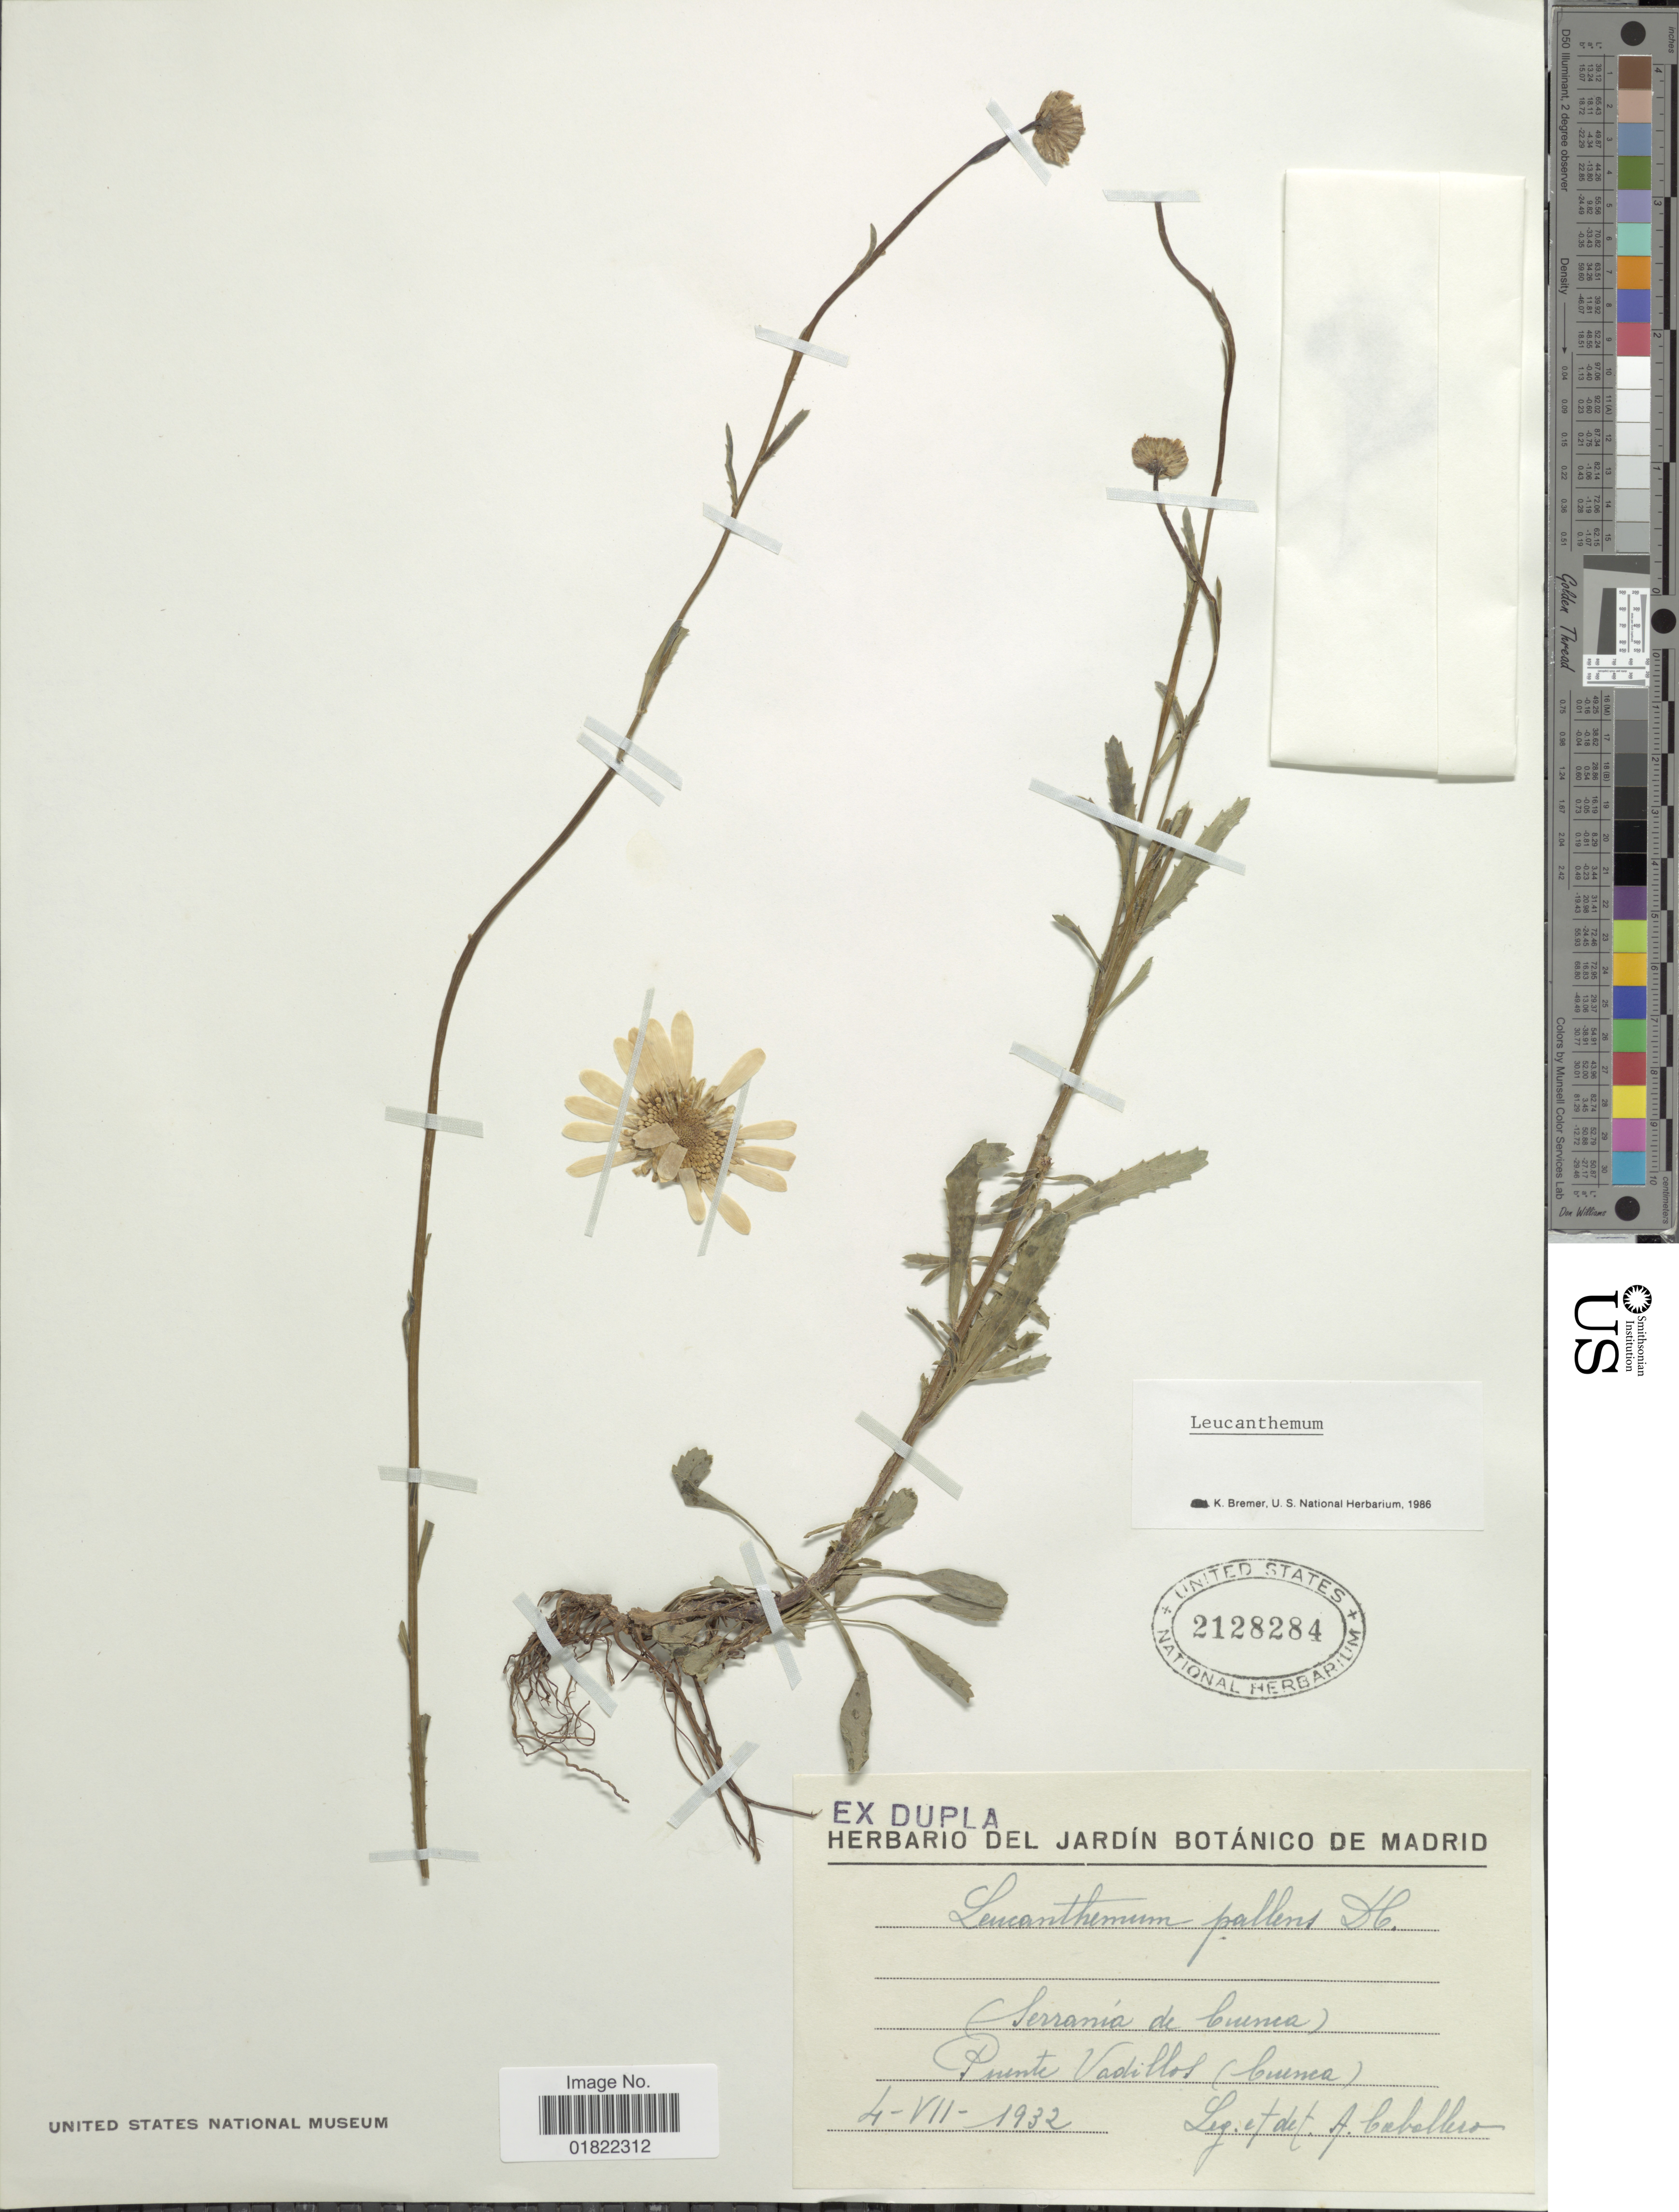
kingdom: Plantae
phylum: Tracheophyta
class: Magnoliopsida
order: Asterales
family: Asteraceae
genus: Leucanthemum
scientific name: Leucanthemum pallens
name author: DC.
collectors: A. Caballero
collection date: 1932-07-04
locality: (Serrania de Cuenca), Puente Vadillos (Cuenca).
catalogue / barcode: US 2128284